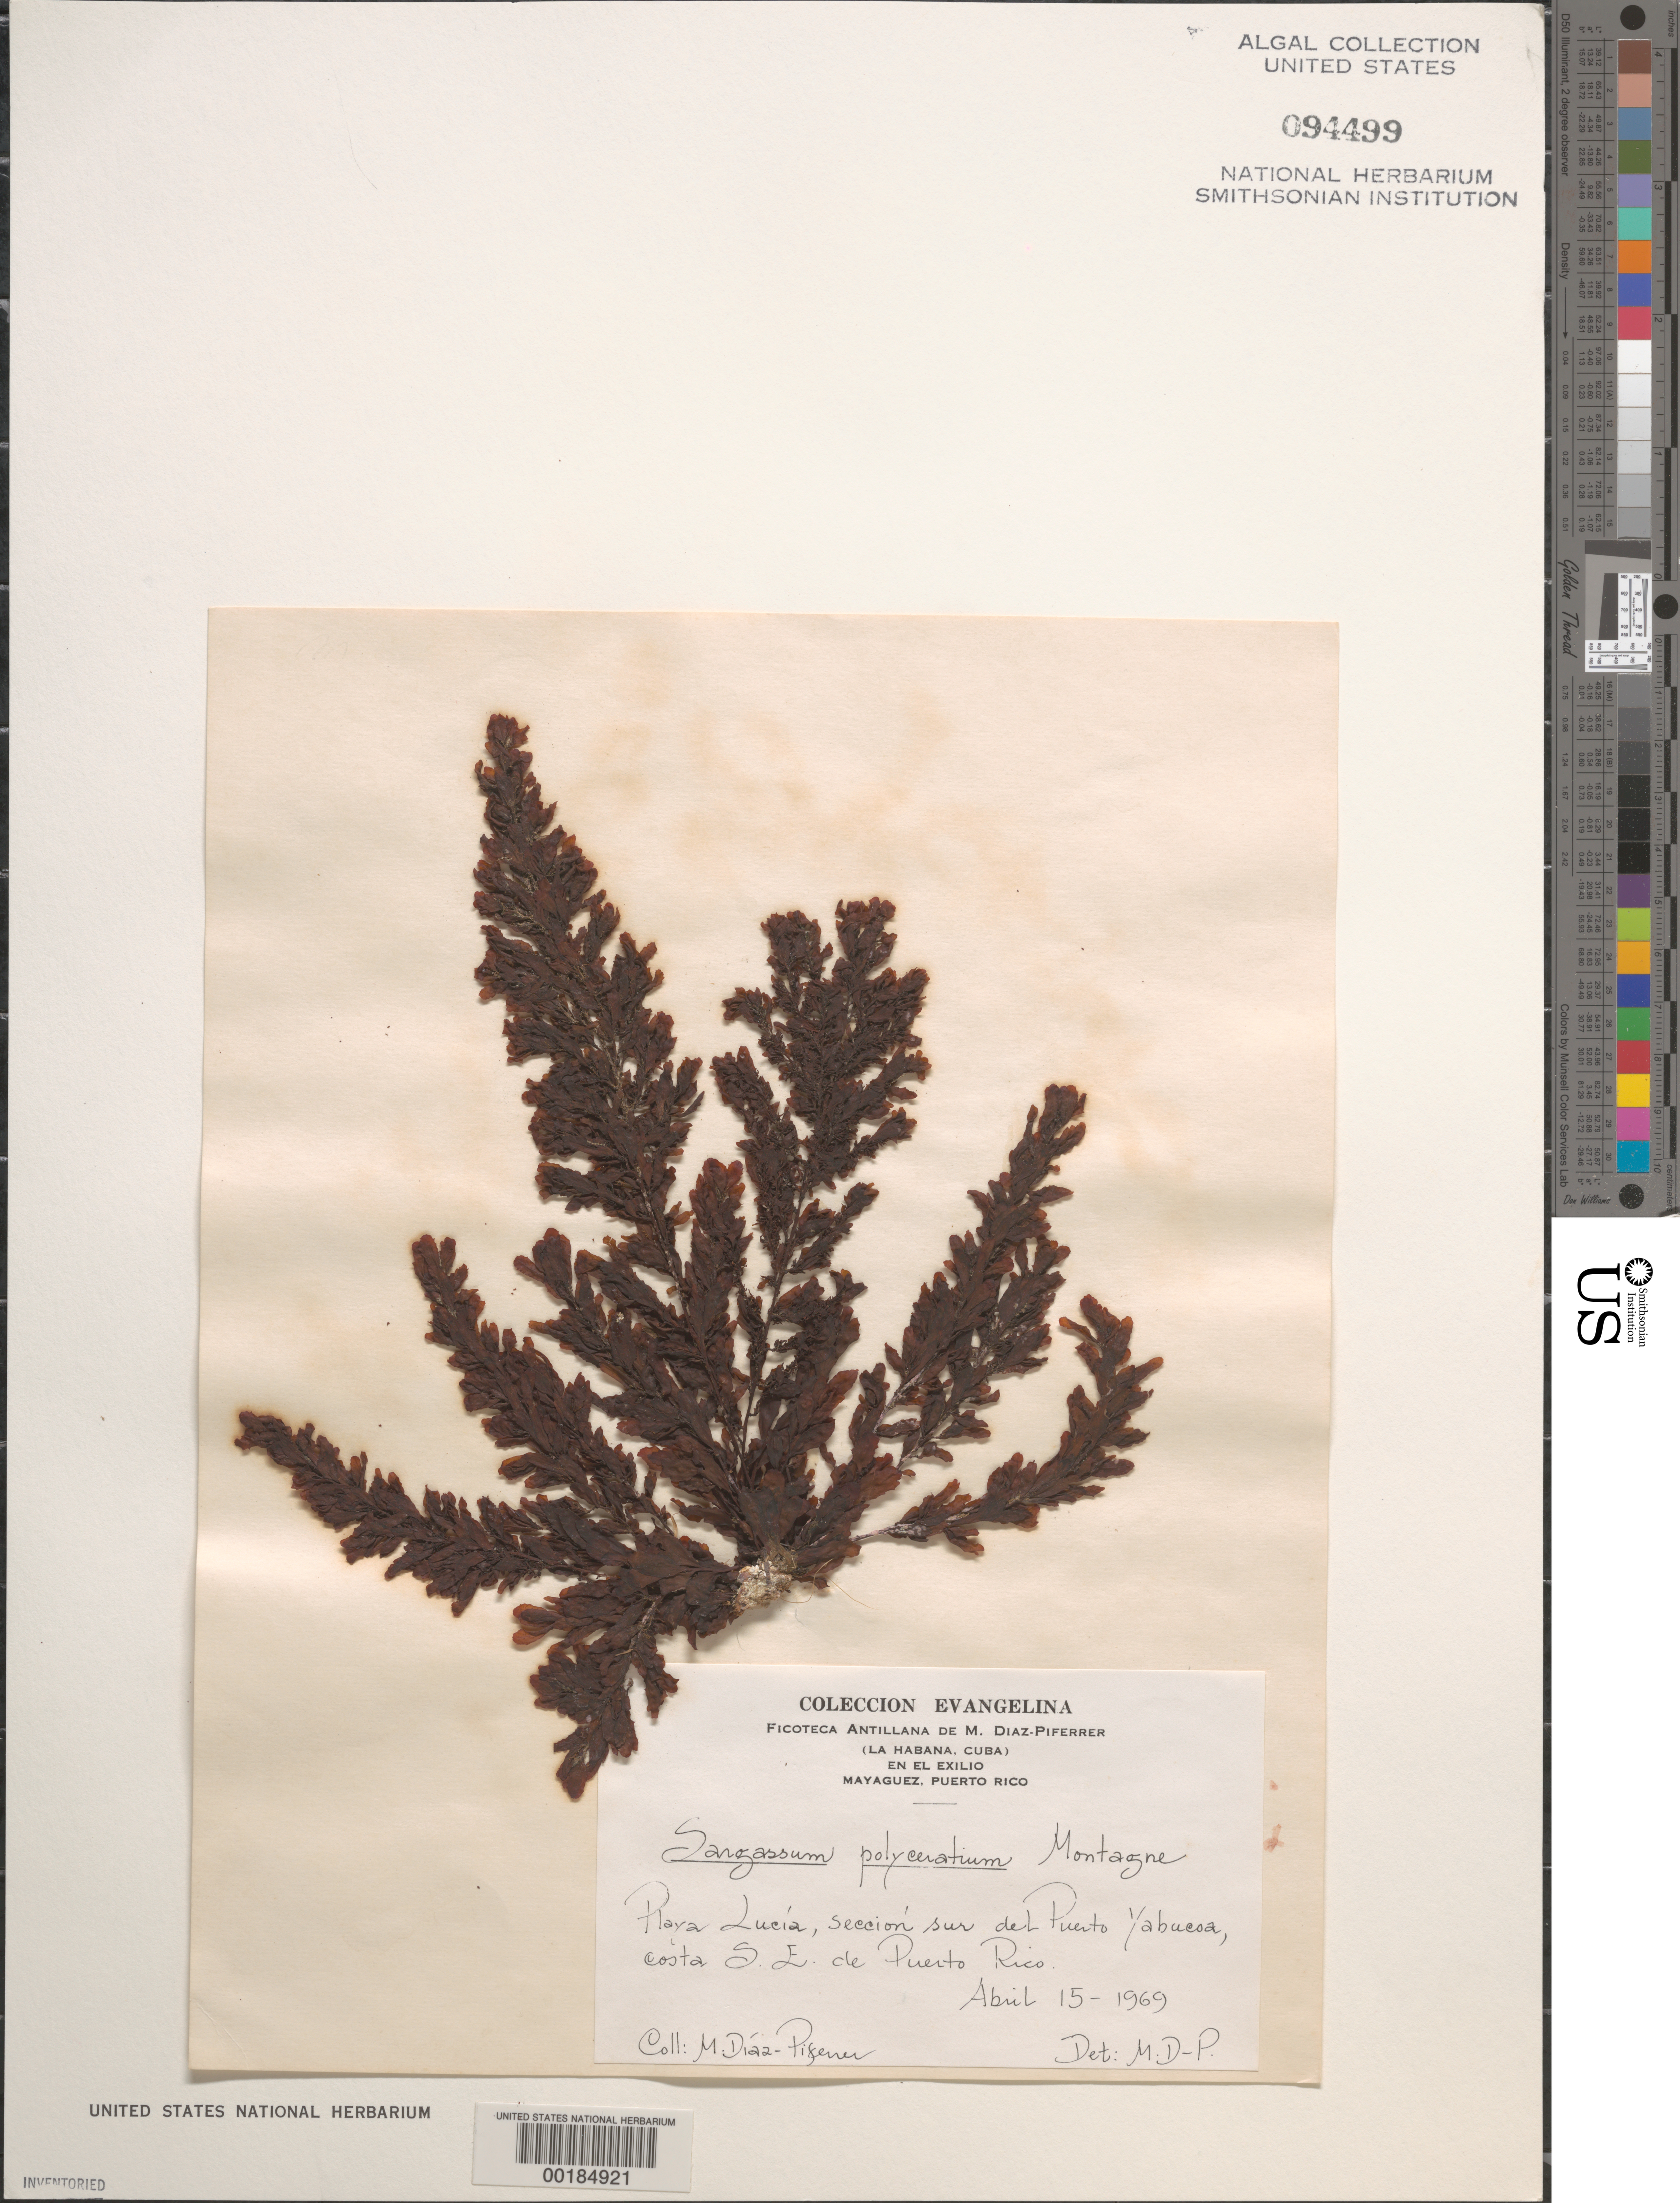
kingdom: Chromista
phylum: Ochrophyta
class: Phaeophyceae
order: Fucales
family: Sargassaceae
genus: Sargassum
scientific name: Sargassum polyceratium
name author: Mont.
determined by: Diaz-Piferrer, M.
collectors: M. Diaz-Piferrer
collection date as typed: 15 Apr 1969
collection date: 1969-04-15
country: Puerto Rico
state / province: Yabucoa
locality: Playa lucia, puerto yabucoa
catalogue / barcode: US 94499